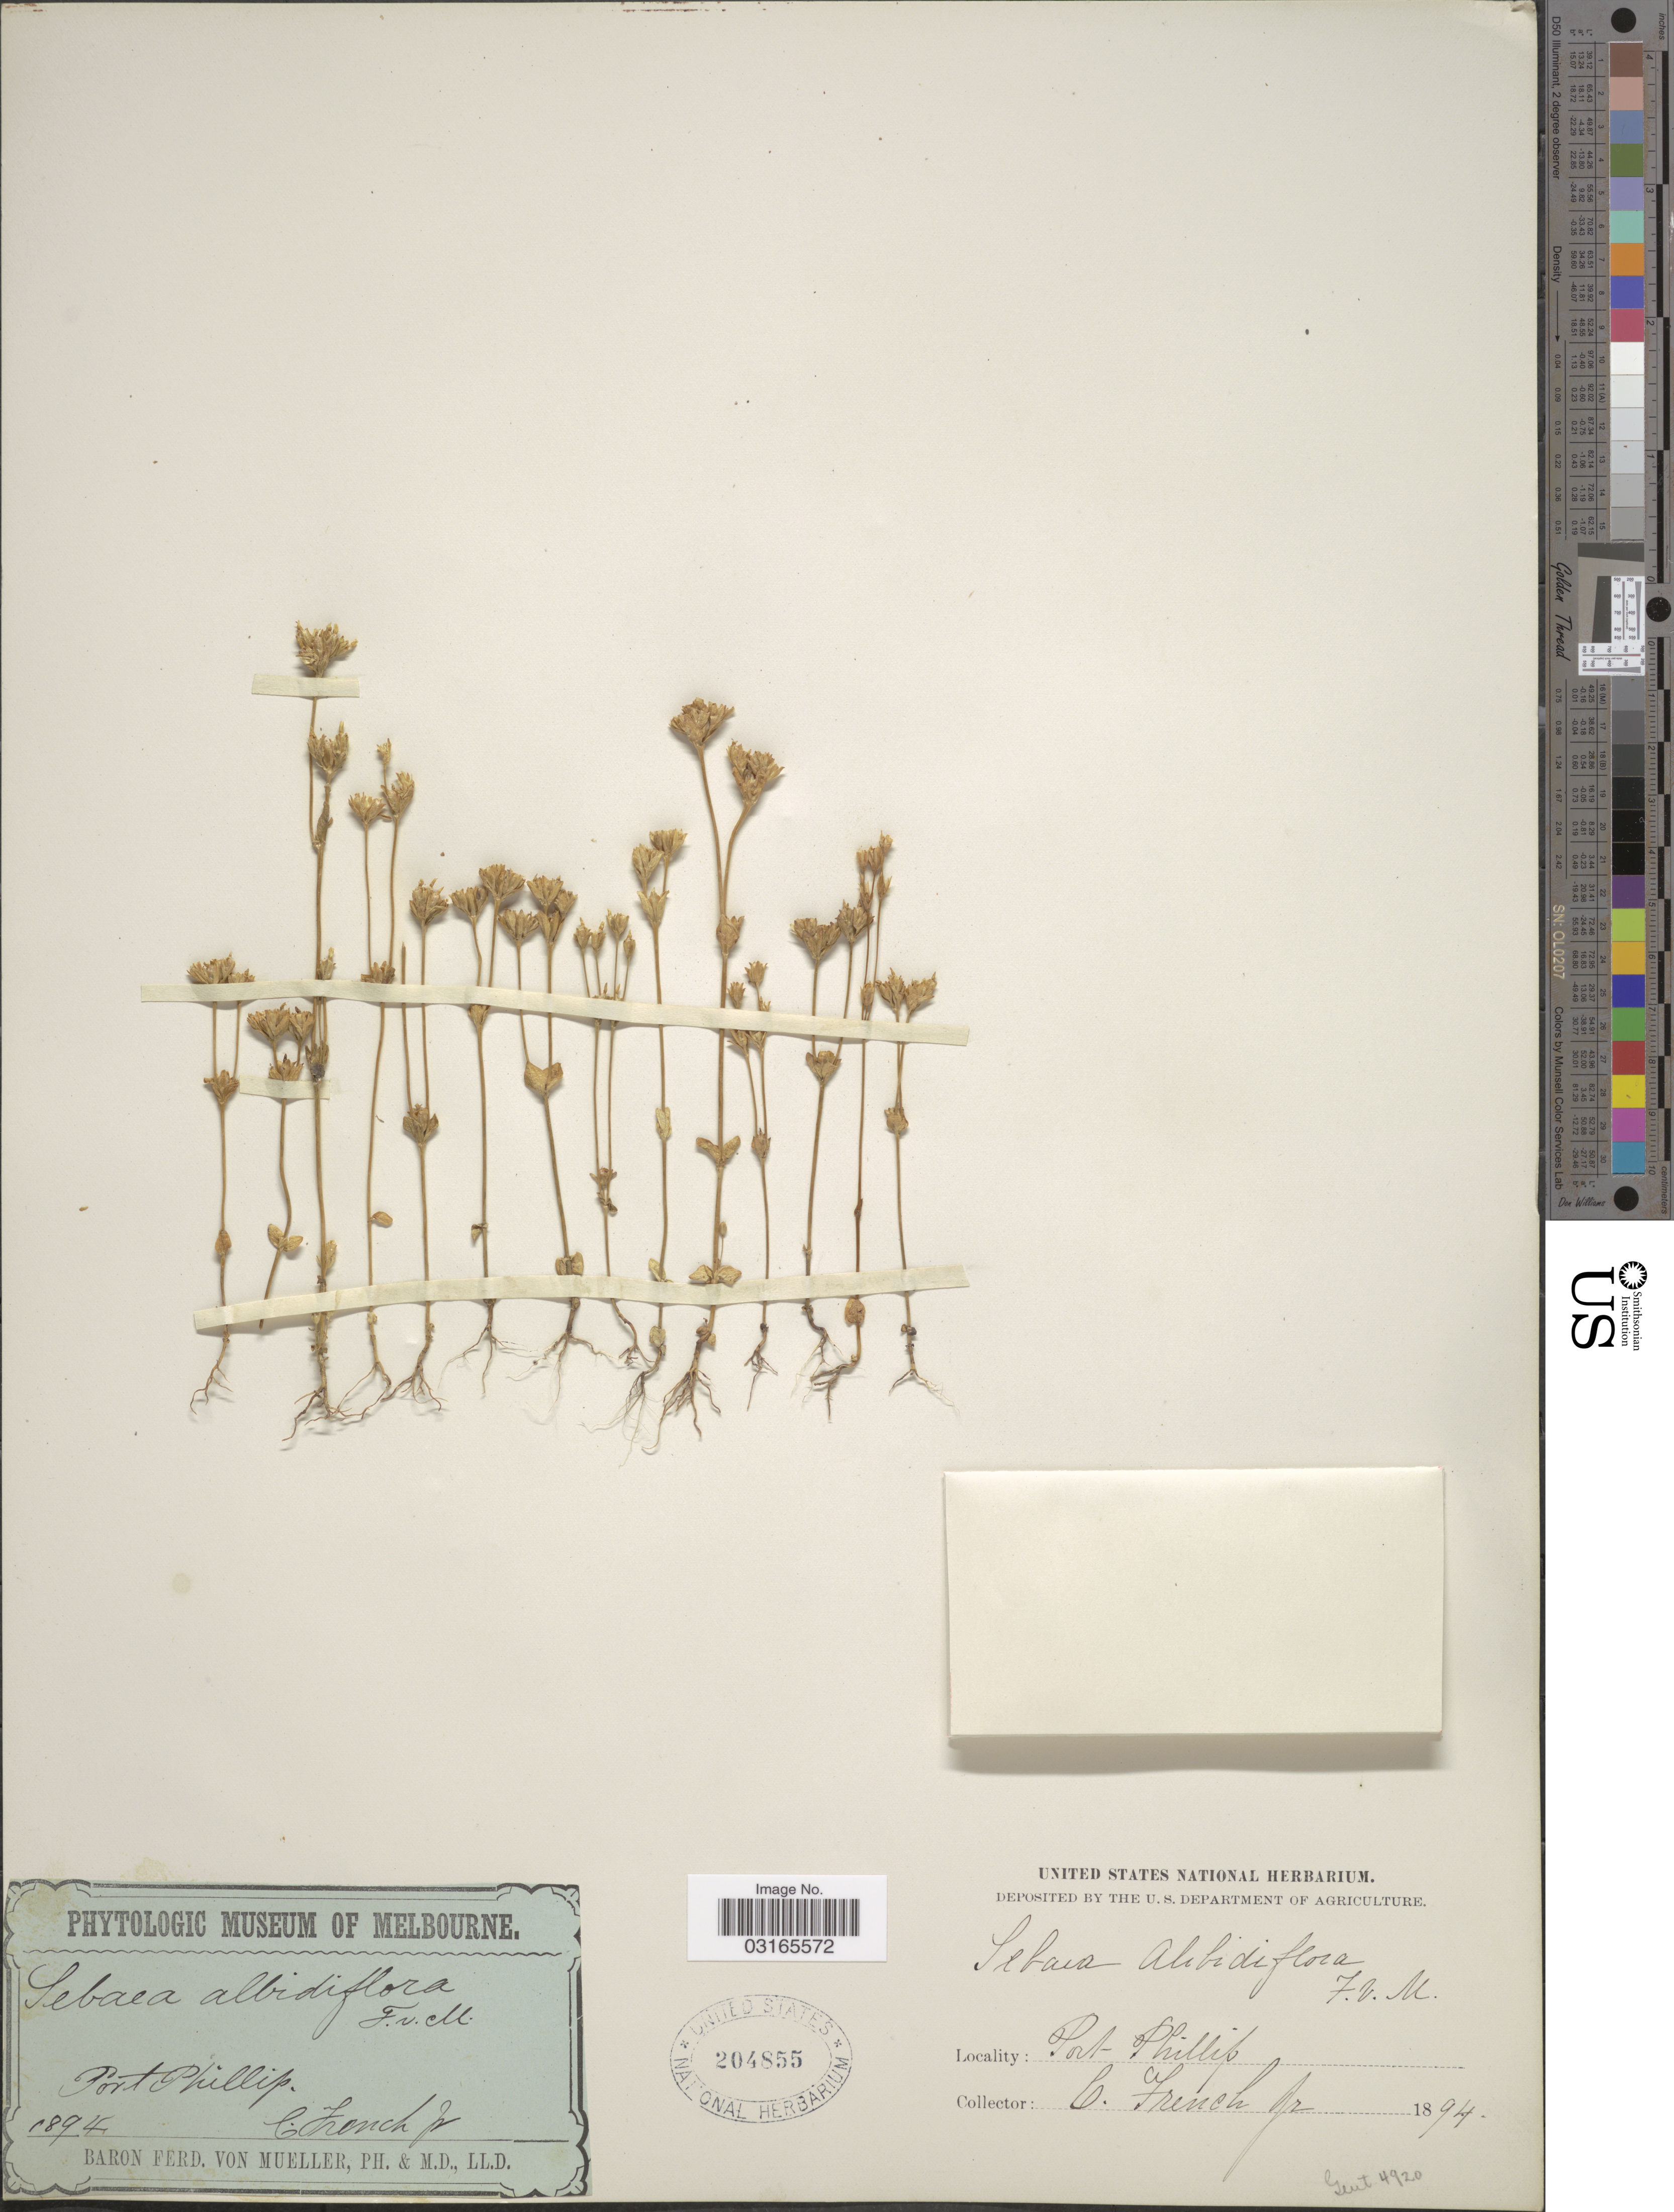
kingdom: Plantae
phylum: Tracheophyta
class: Magnoliopsida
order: Gentianales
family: Gentianaceae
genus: Sebaea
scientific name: Sebaea albidiflora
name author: F. Muell.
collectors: C. French Jr.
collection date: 1894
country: Australia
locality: Port Phillip.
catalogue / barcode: US 204855